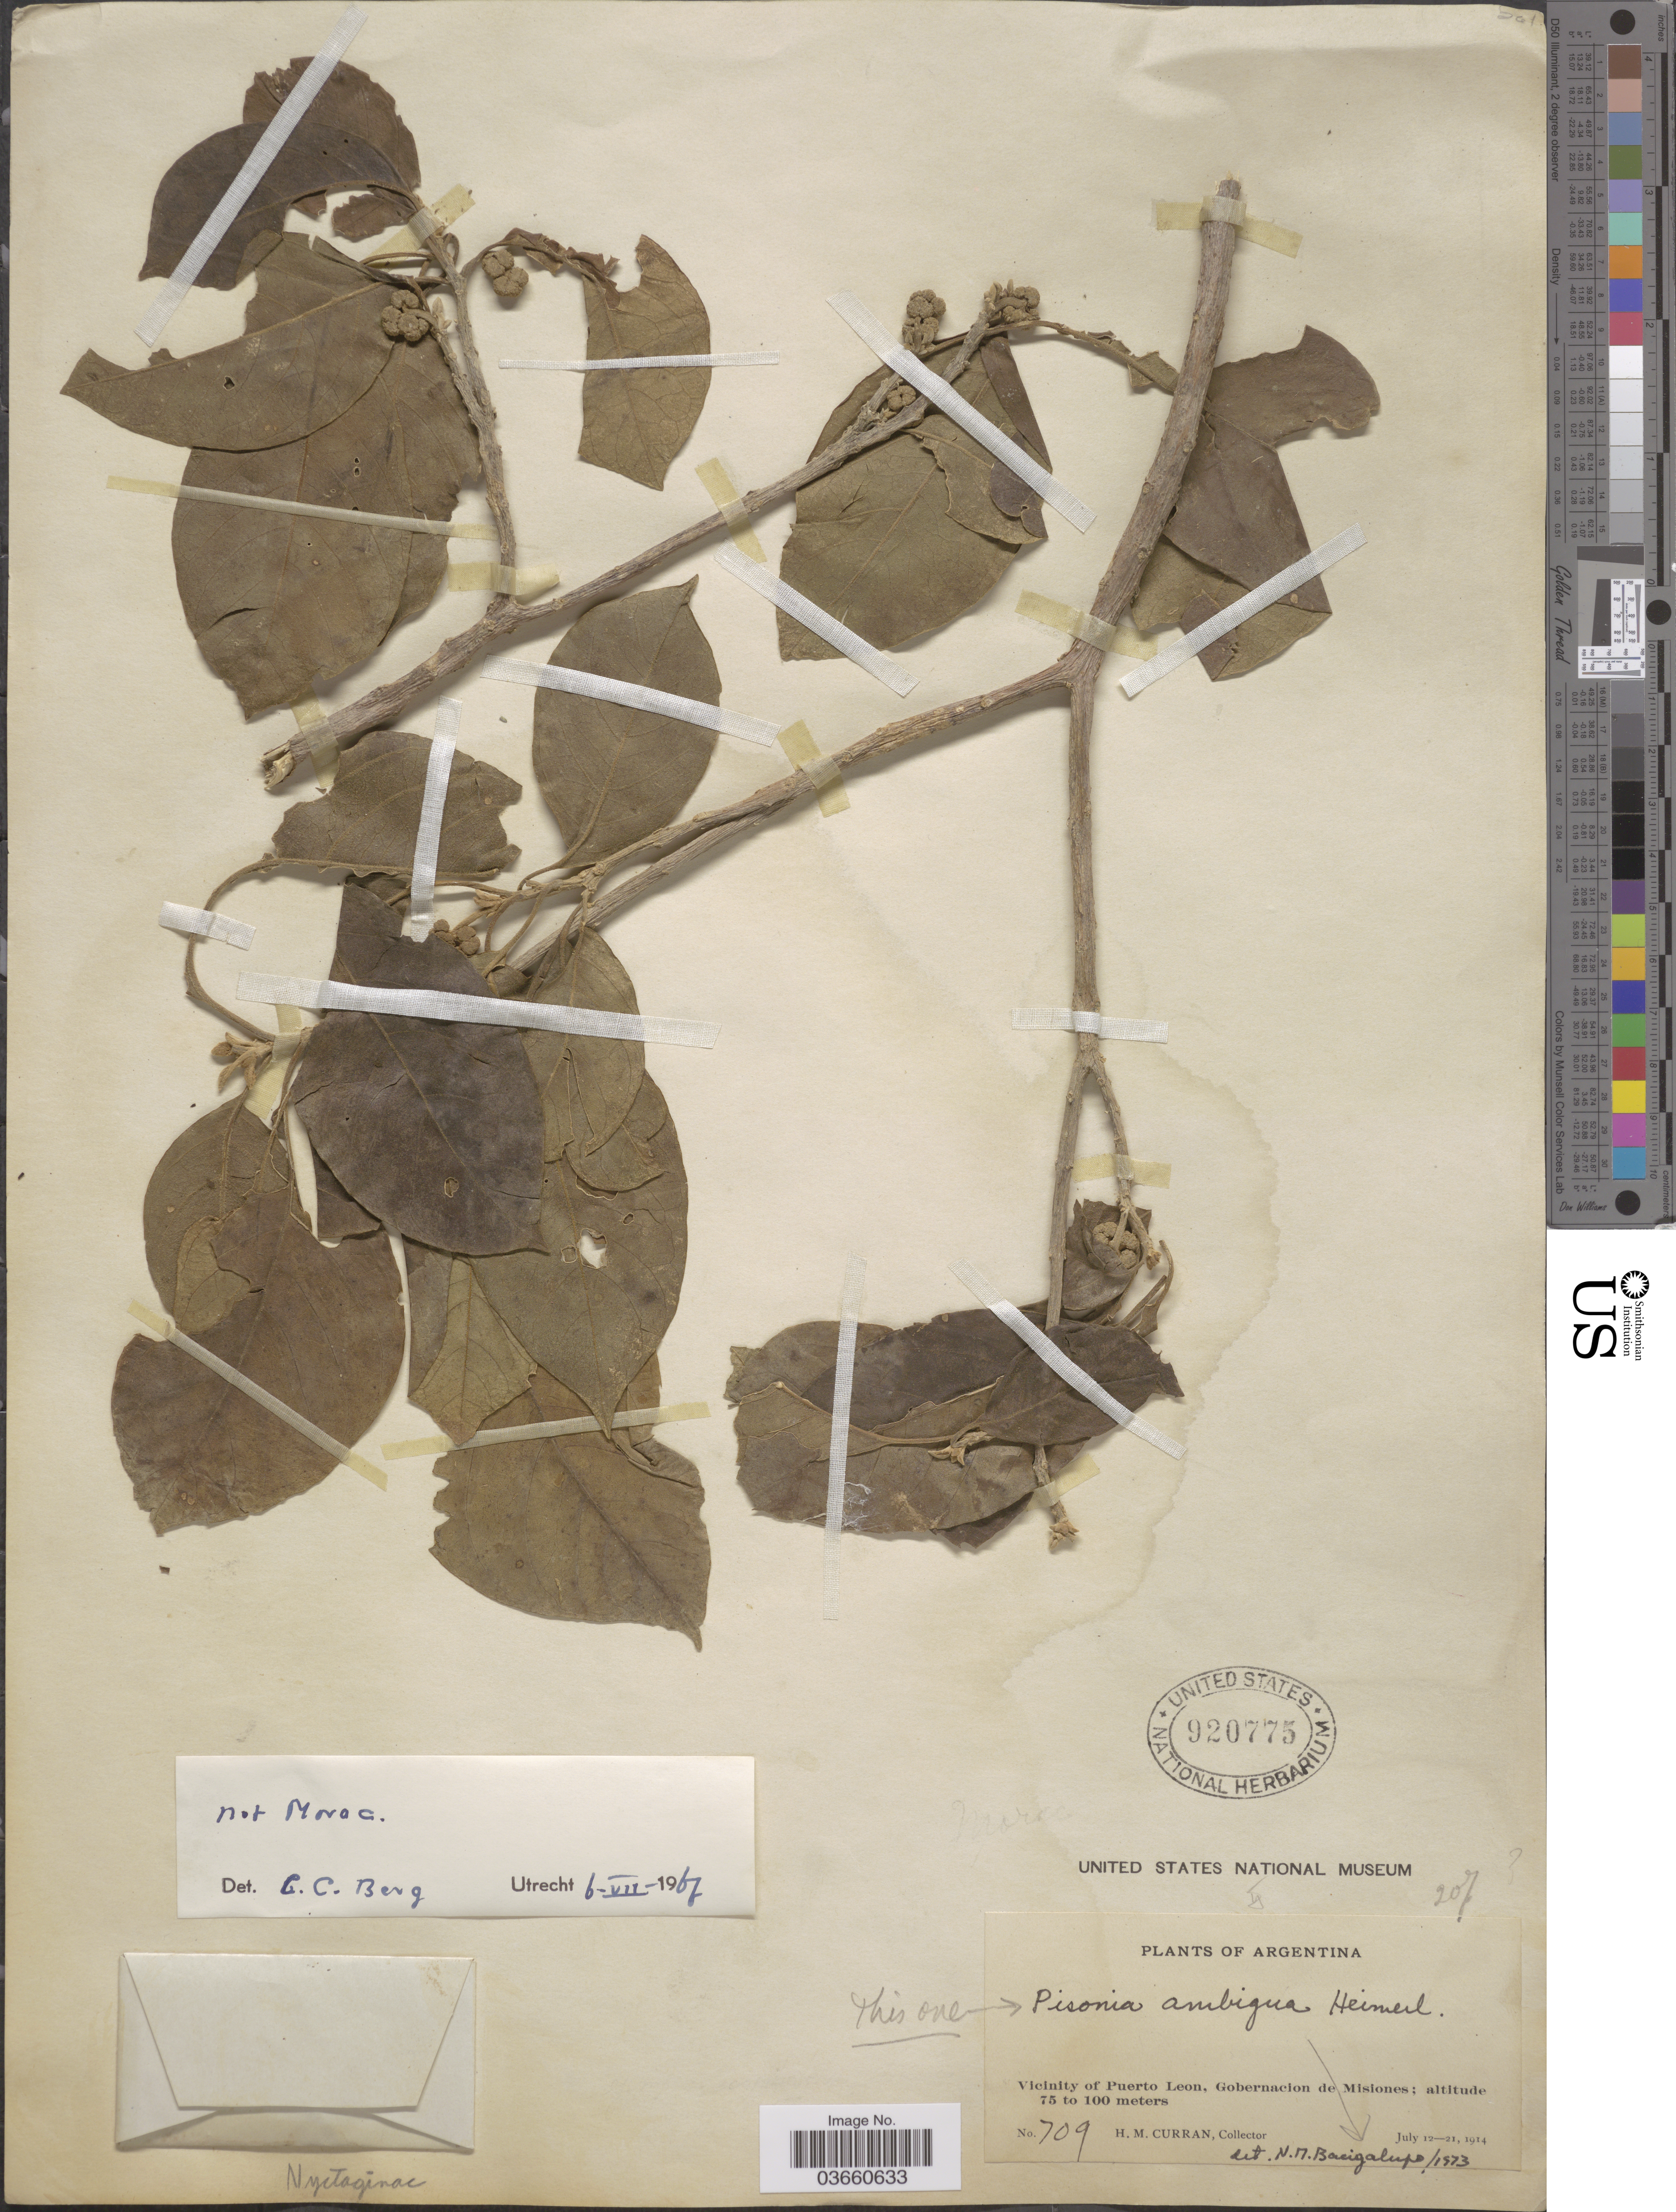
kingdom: Plantae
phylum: Tracheophyta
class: Magnoliopsida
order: Caryophyllales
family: Nyctaginaceae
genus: Pisonia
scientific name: Pisonia ambigua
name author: Heimerl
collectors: H. M. Curran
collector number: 709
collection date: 1914-07-12/1914-07-21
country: Argentina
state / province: Misiones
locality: Vicinity of Puerto Leon, Gobernacion de Misiones.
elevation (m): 75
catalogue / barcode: US 920775